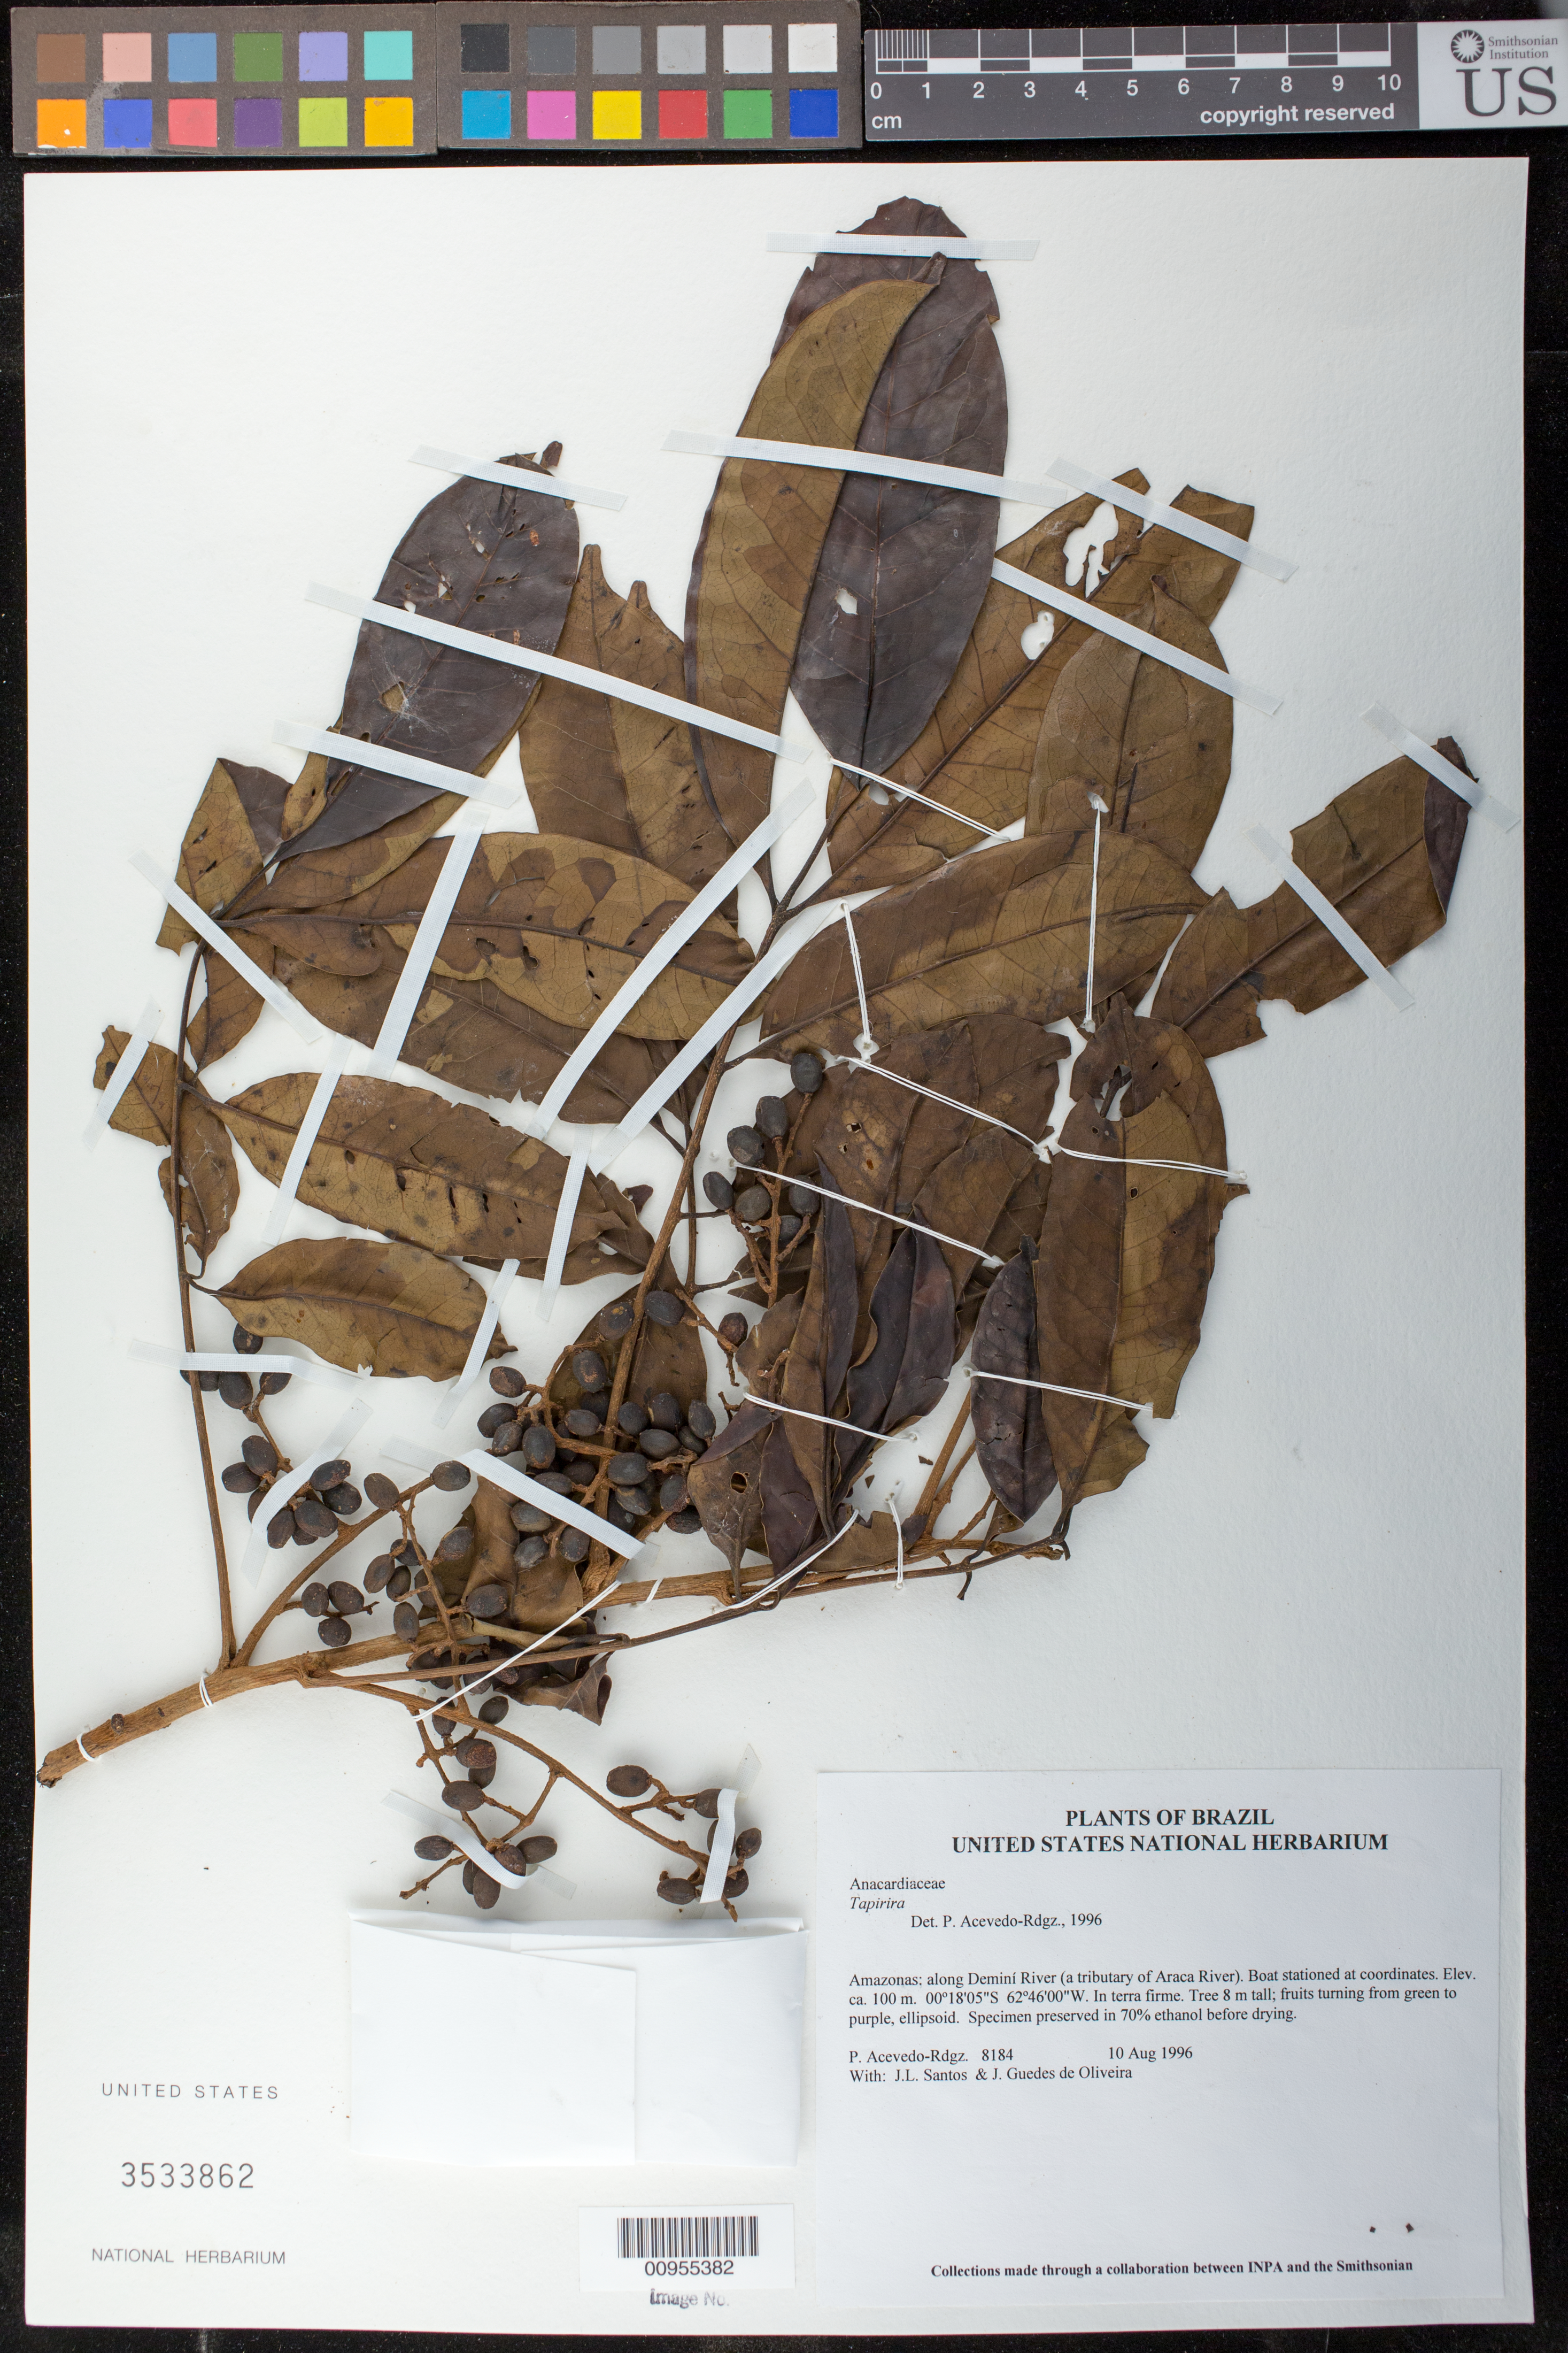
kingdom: Plantae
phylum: Tracheophyta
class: Magnoliopsida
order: Sapindales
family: Anacardiaceae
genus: Tapirira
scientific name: Tapirira sp.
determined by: Acevedo-Rodríguez, P., (BOT), Smithsonian Institution - National Museum of Natural History (UNITED STATES)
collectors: P. Acevedo-Rodr., J. L. Santos & J. Guedes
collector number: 8184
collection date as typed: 10 Aug 1996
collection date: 1996-08-10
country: Brazil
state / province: Amazonas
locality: Amazonas: along Deminí River (a tributary of Araca River). Boat stationed at coordinates.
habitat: In terra firme.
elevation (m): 100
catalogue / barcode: US 3533862